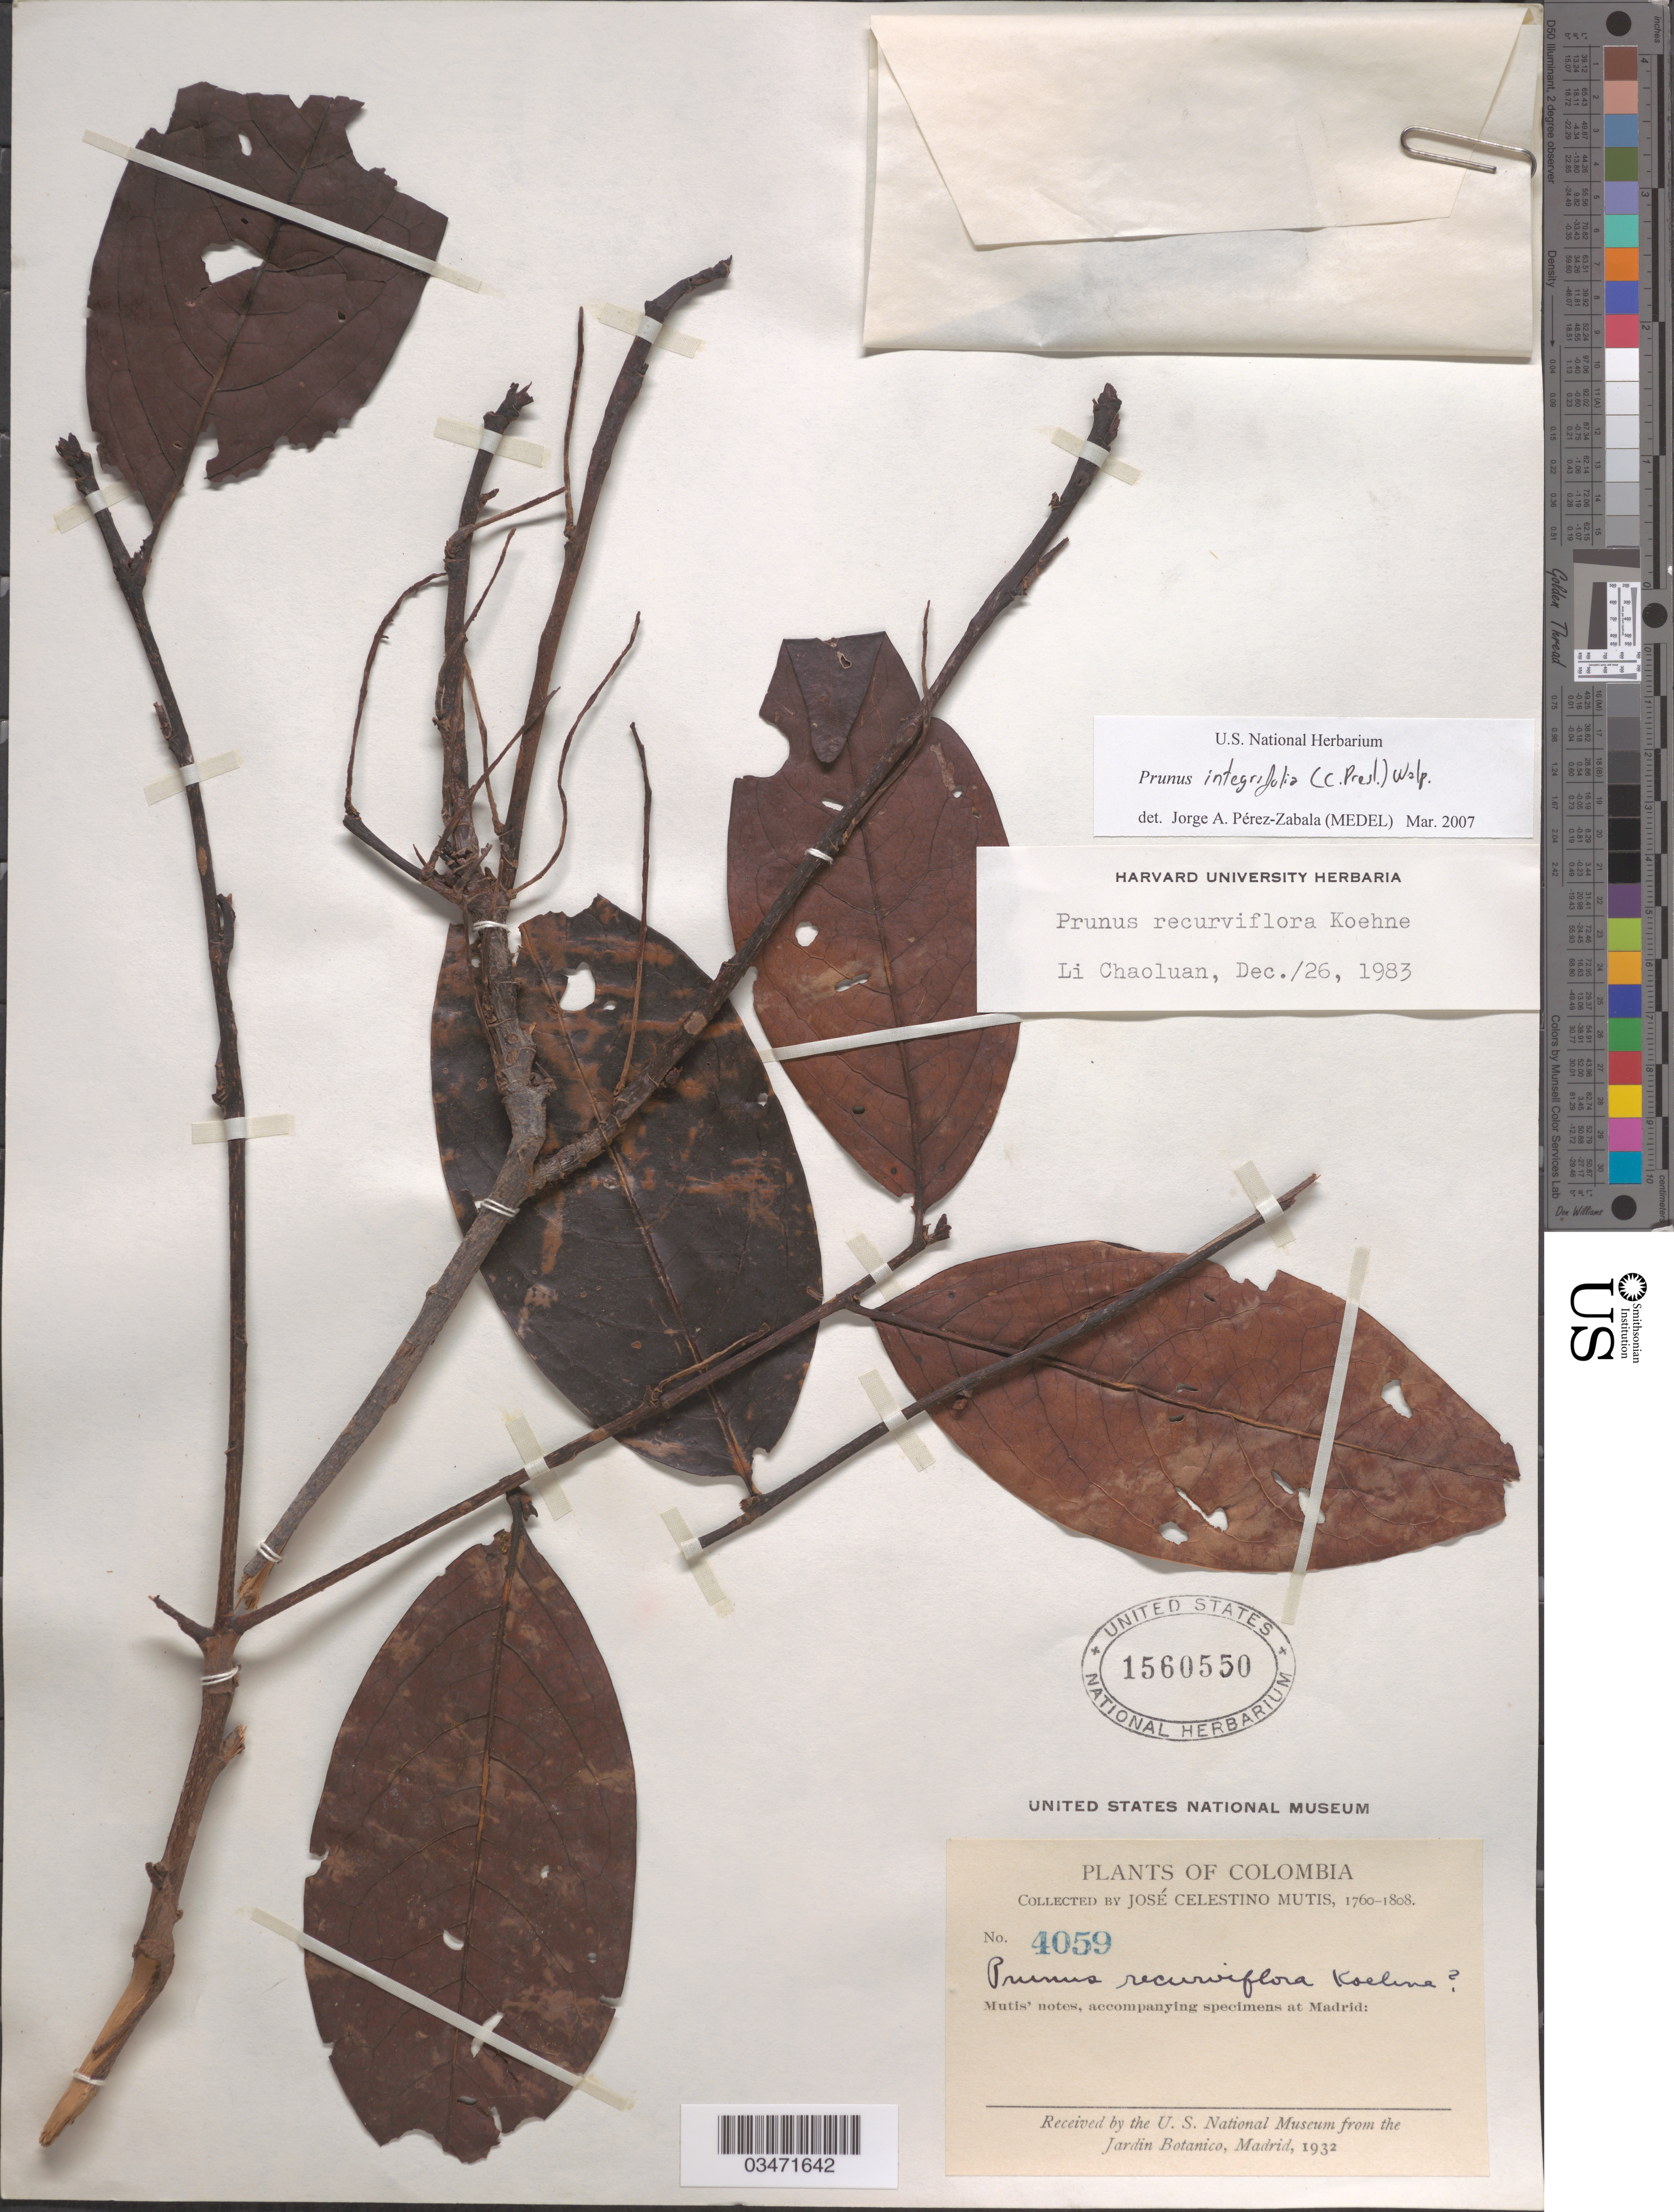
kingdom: Plantae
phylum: Tracheophyta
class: Magnoliopsida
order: Rosales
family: Rosaceae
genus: Prunus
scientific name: Prunus integrifolia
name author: (C. Presl) Walp.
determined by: Pérez-Zabala, Jorge A.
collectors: J. C. B. Mutis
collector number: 4059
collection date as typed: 1760 to -- --- 1808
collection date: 1760/1808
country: Colombia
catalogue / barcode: US 1560550